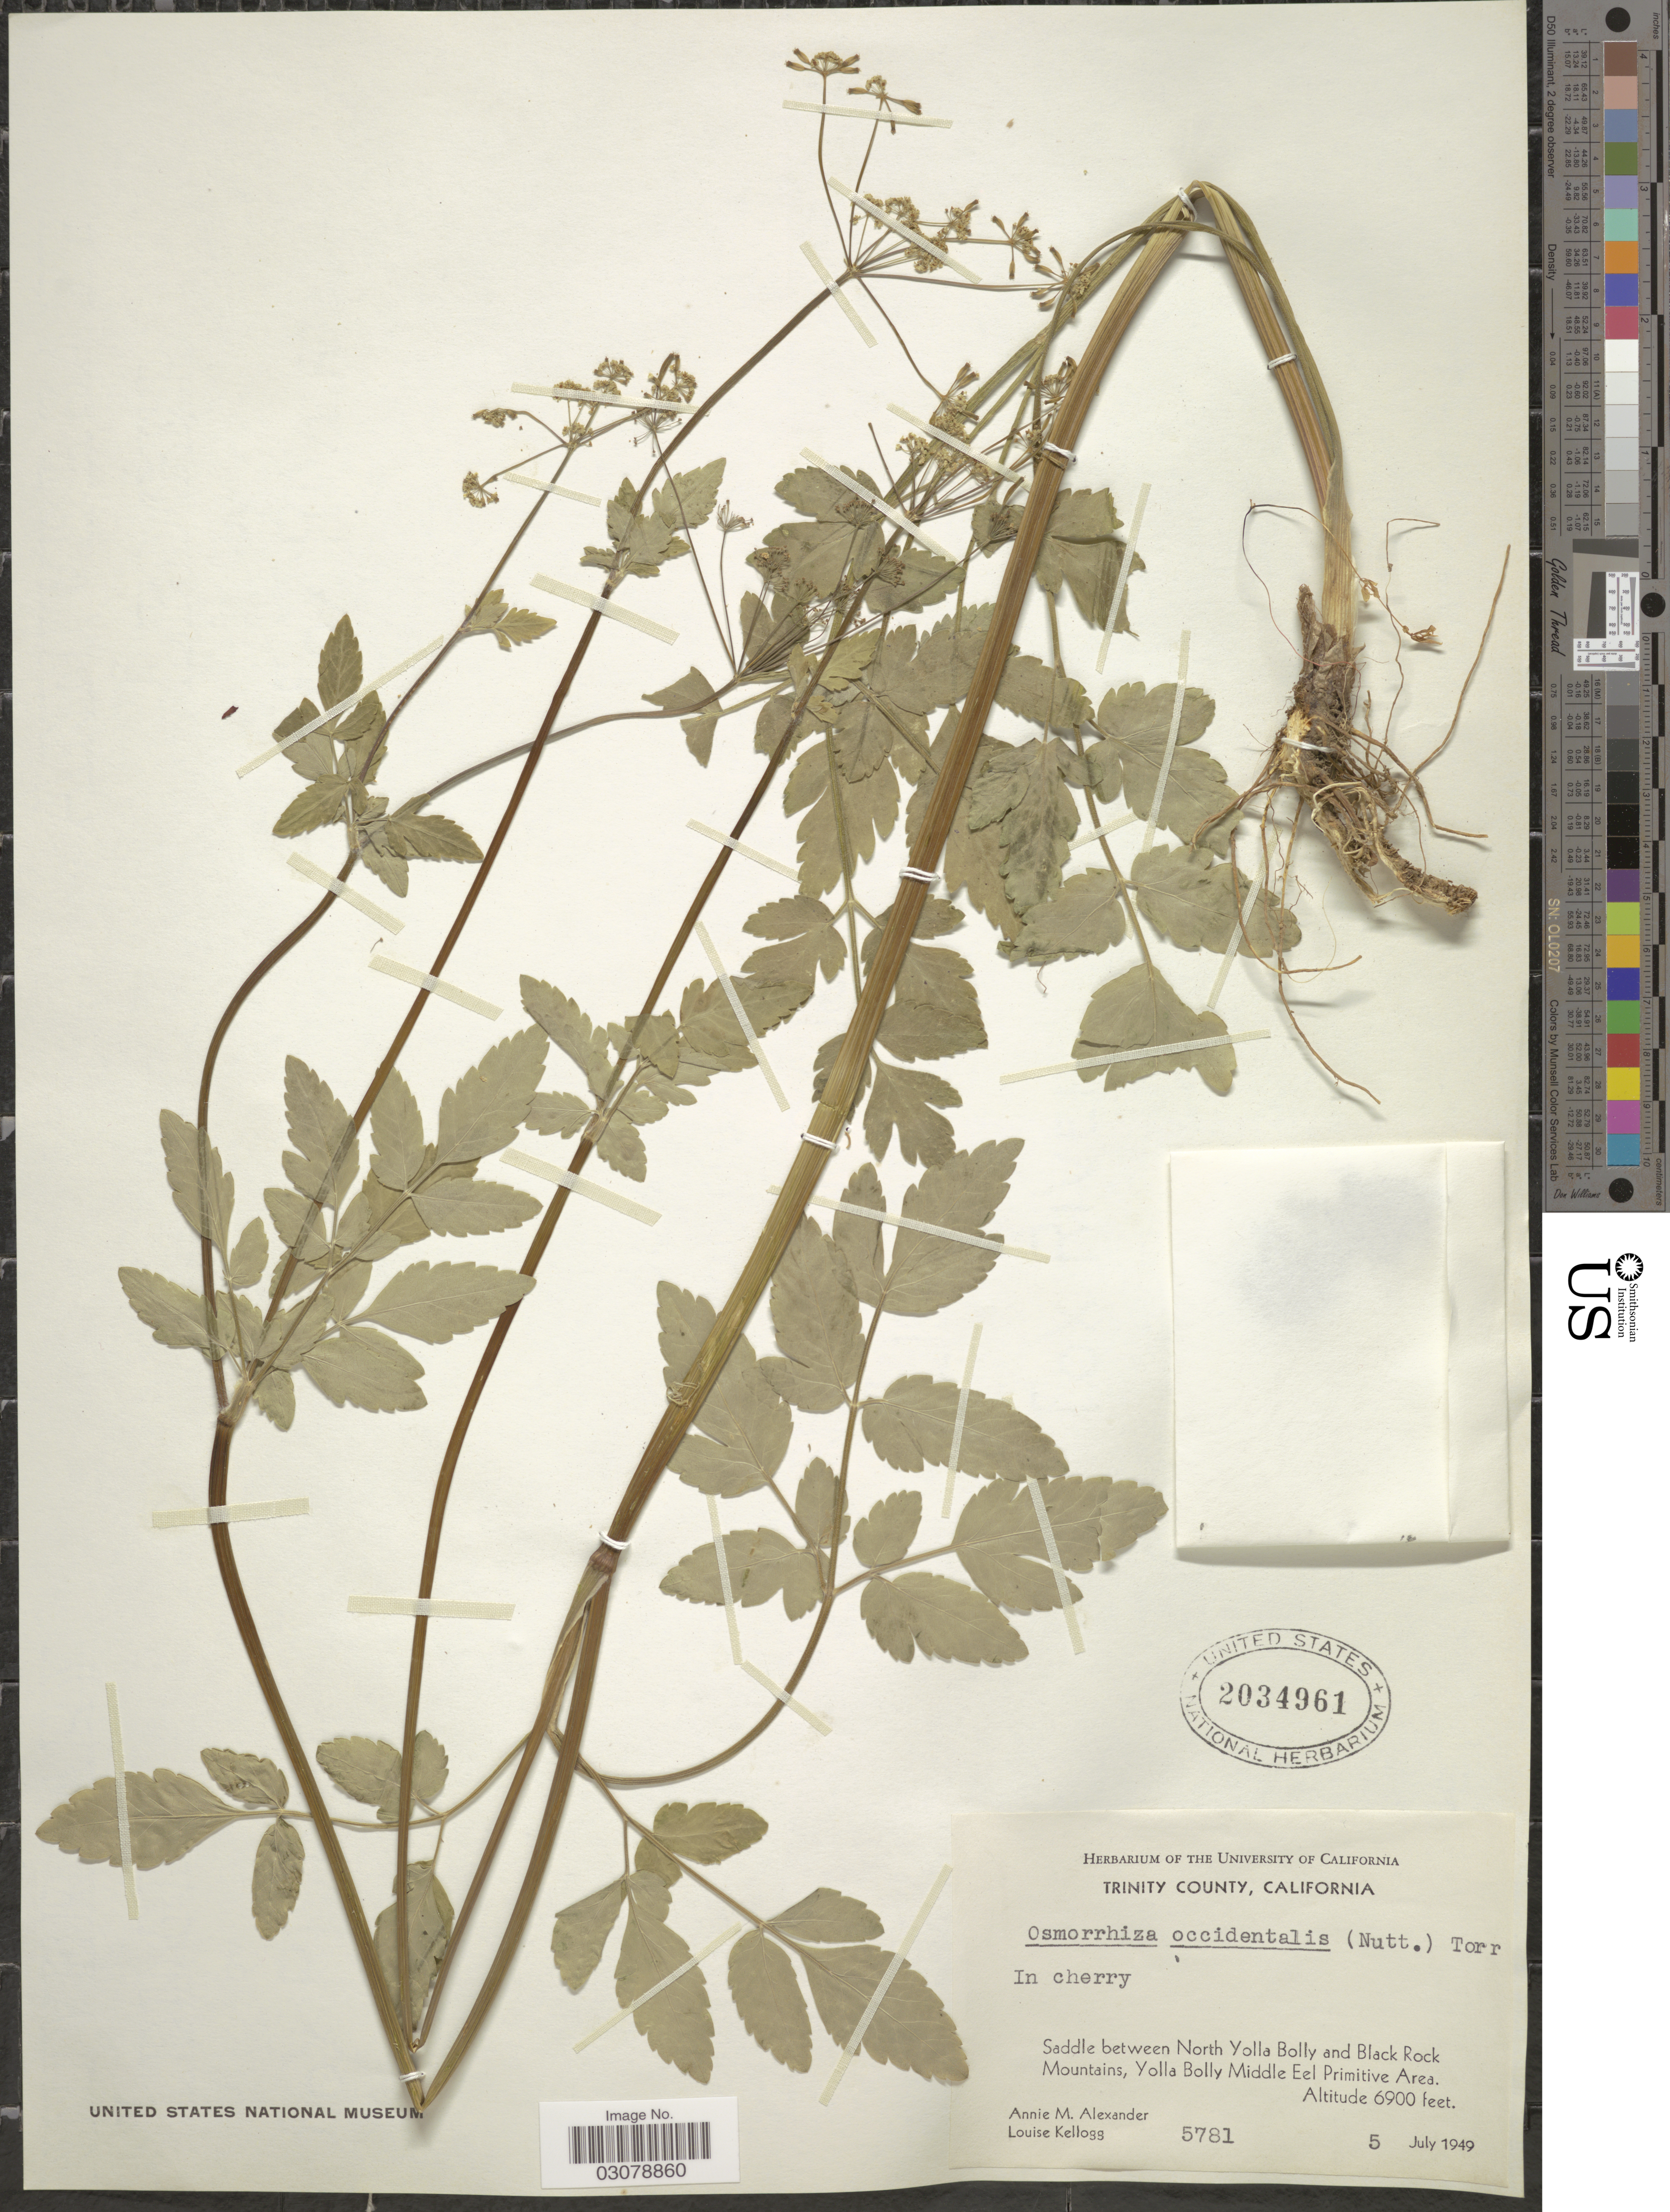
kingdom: Plantae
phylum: Tracheophyta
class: Magnoliopsida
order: Apiales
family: Apiaceae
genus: Osmorhiza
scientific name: Osmorhiza occidentalis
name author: (Nutt.) Torr.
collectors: A. M. Alexander & L. Kellogg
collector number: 5781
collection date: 1949-07-05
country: United States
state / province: California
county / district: Trinity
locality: Trinity County, Saddle between North Yolla Bolly and Black Rock Mountains, Yolla Bolly Middle Eel Primitive Area.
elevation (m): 2103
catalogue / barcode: US 2034961